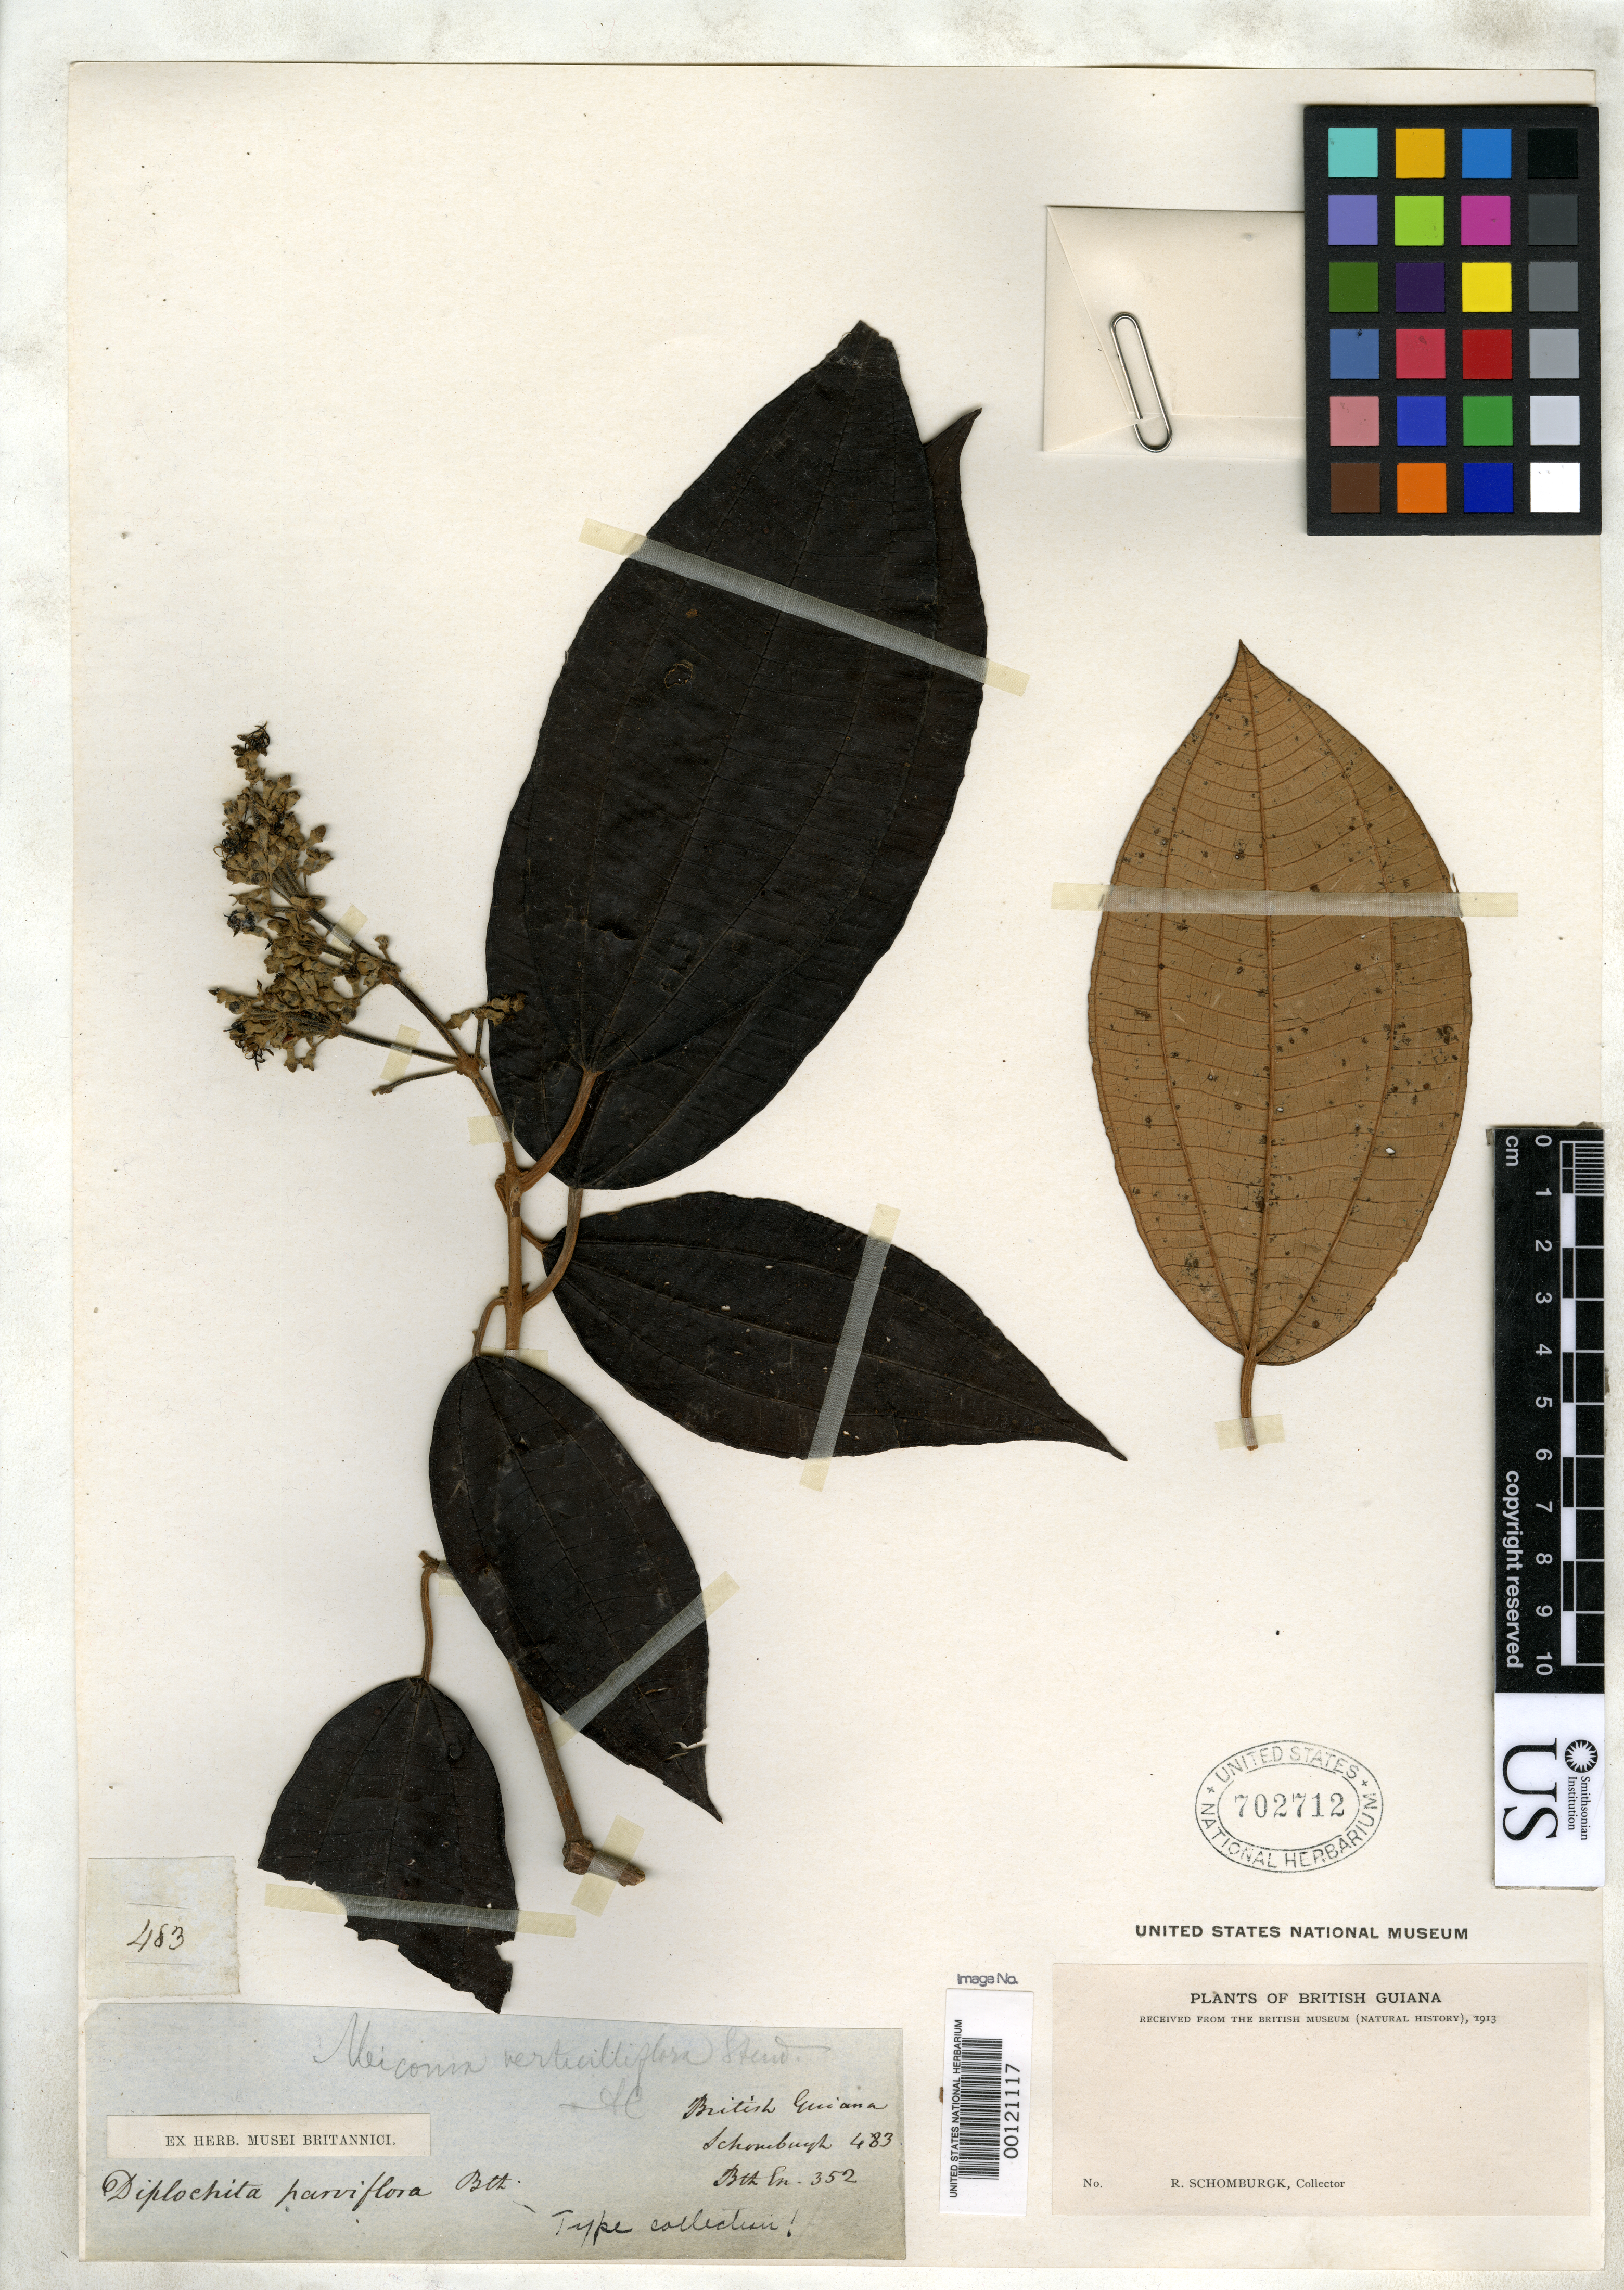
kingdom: Plantae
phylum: Tracheophyta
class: Magnoliopsida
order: Myrtales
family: Melastomataceae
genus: Diplochita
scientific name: Diplochita parviflora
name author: Benth.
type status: Isotype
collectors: R. H. Schomburgk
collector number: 483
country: Guyana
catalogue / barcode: US 702712